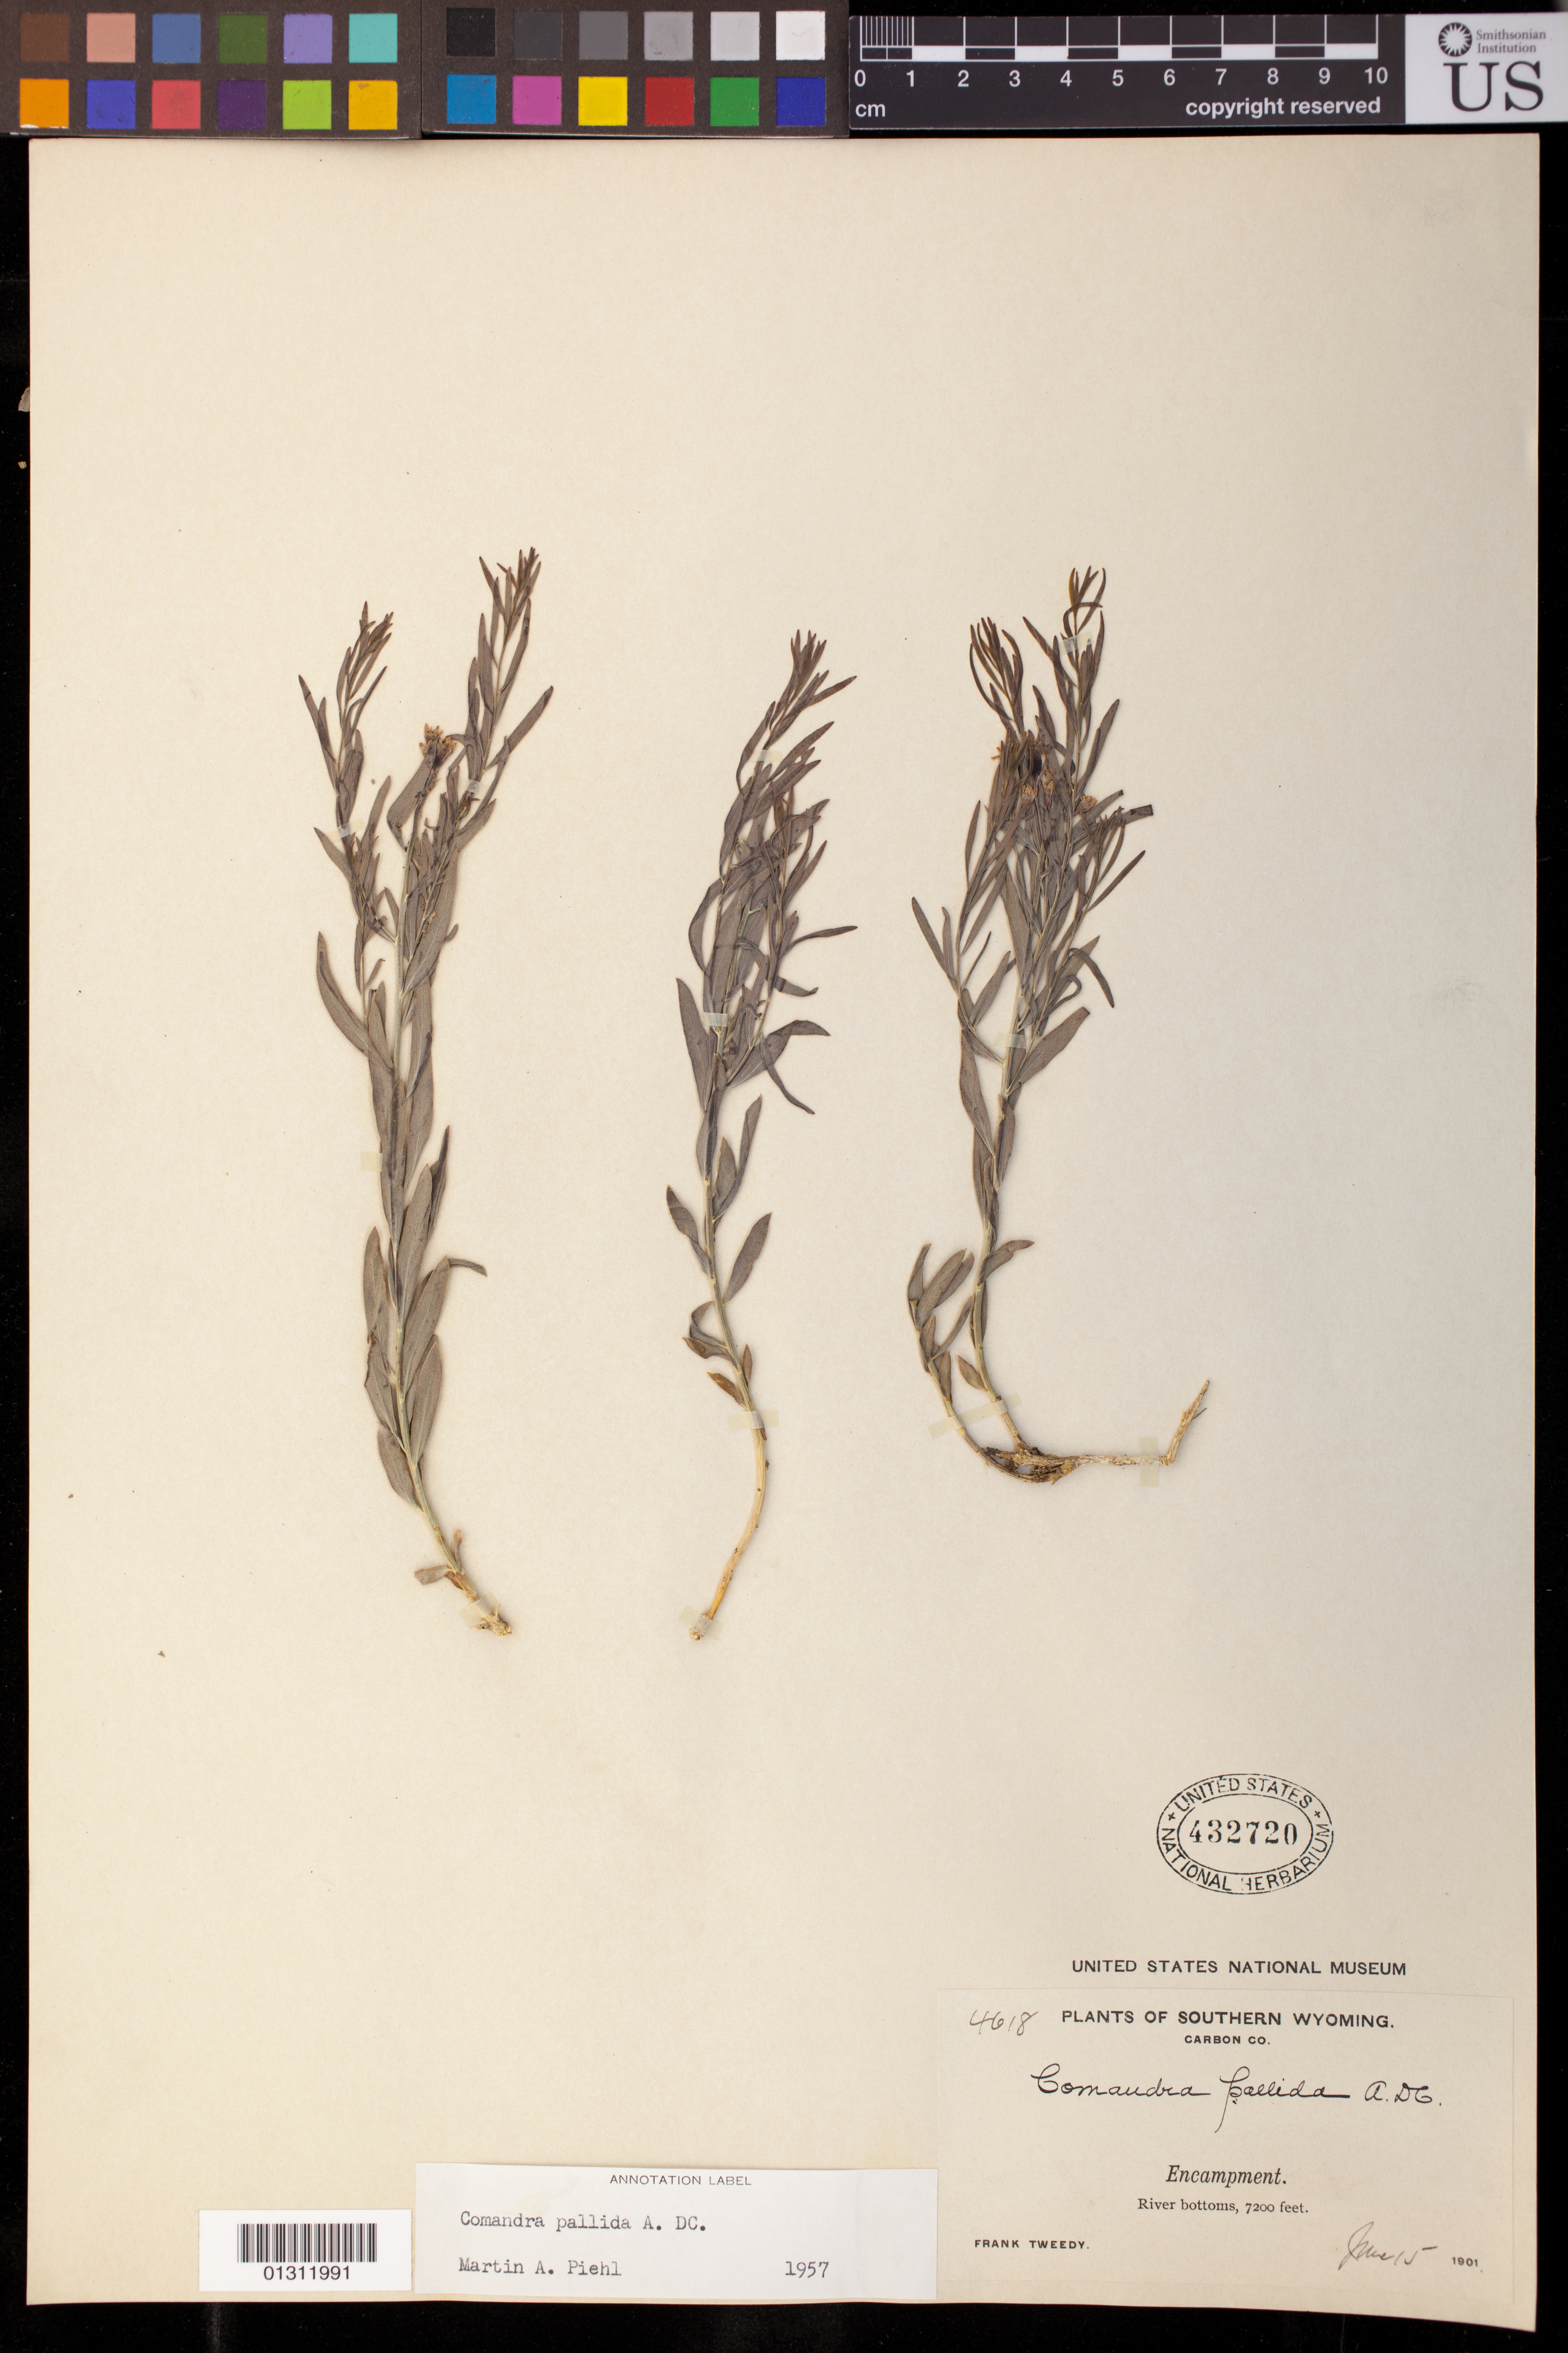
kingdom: Plantae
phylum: Tracheophyta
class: Magnoliopsida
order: Santalales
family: Comandraceae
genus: Comandra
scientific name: Comandra pallida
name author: A. DC.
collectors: F. Tweedy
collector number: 4618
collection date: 1901-06-15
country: United States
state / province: Wyoming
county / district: Carbon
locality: Encampment.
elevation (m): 2195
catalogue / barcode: US 432720